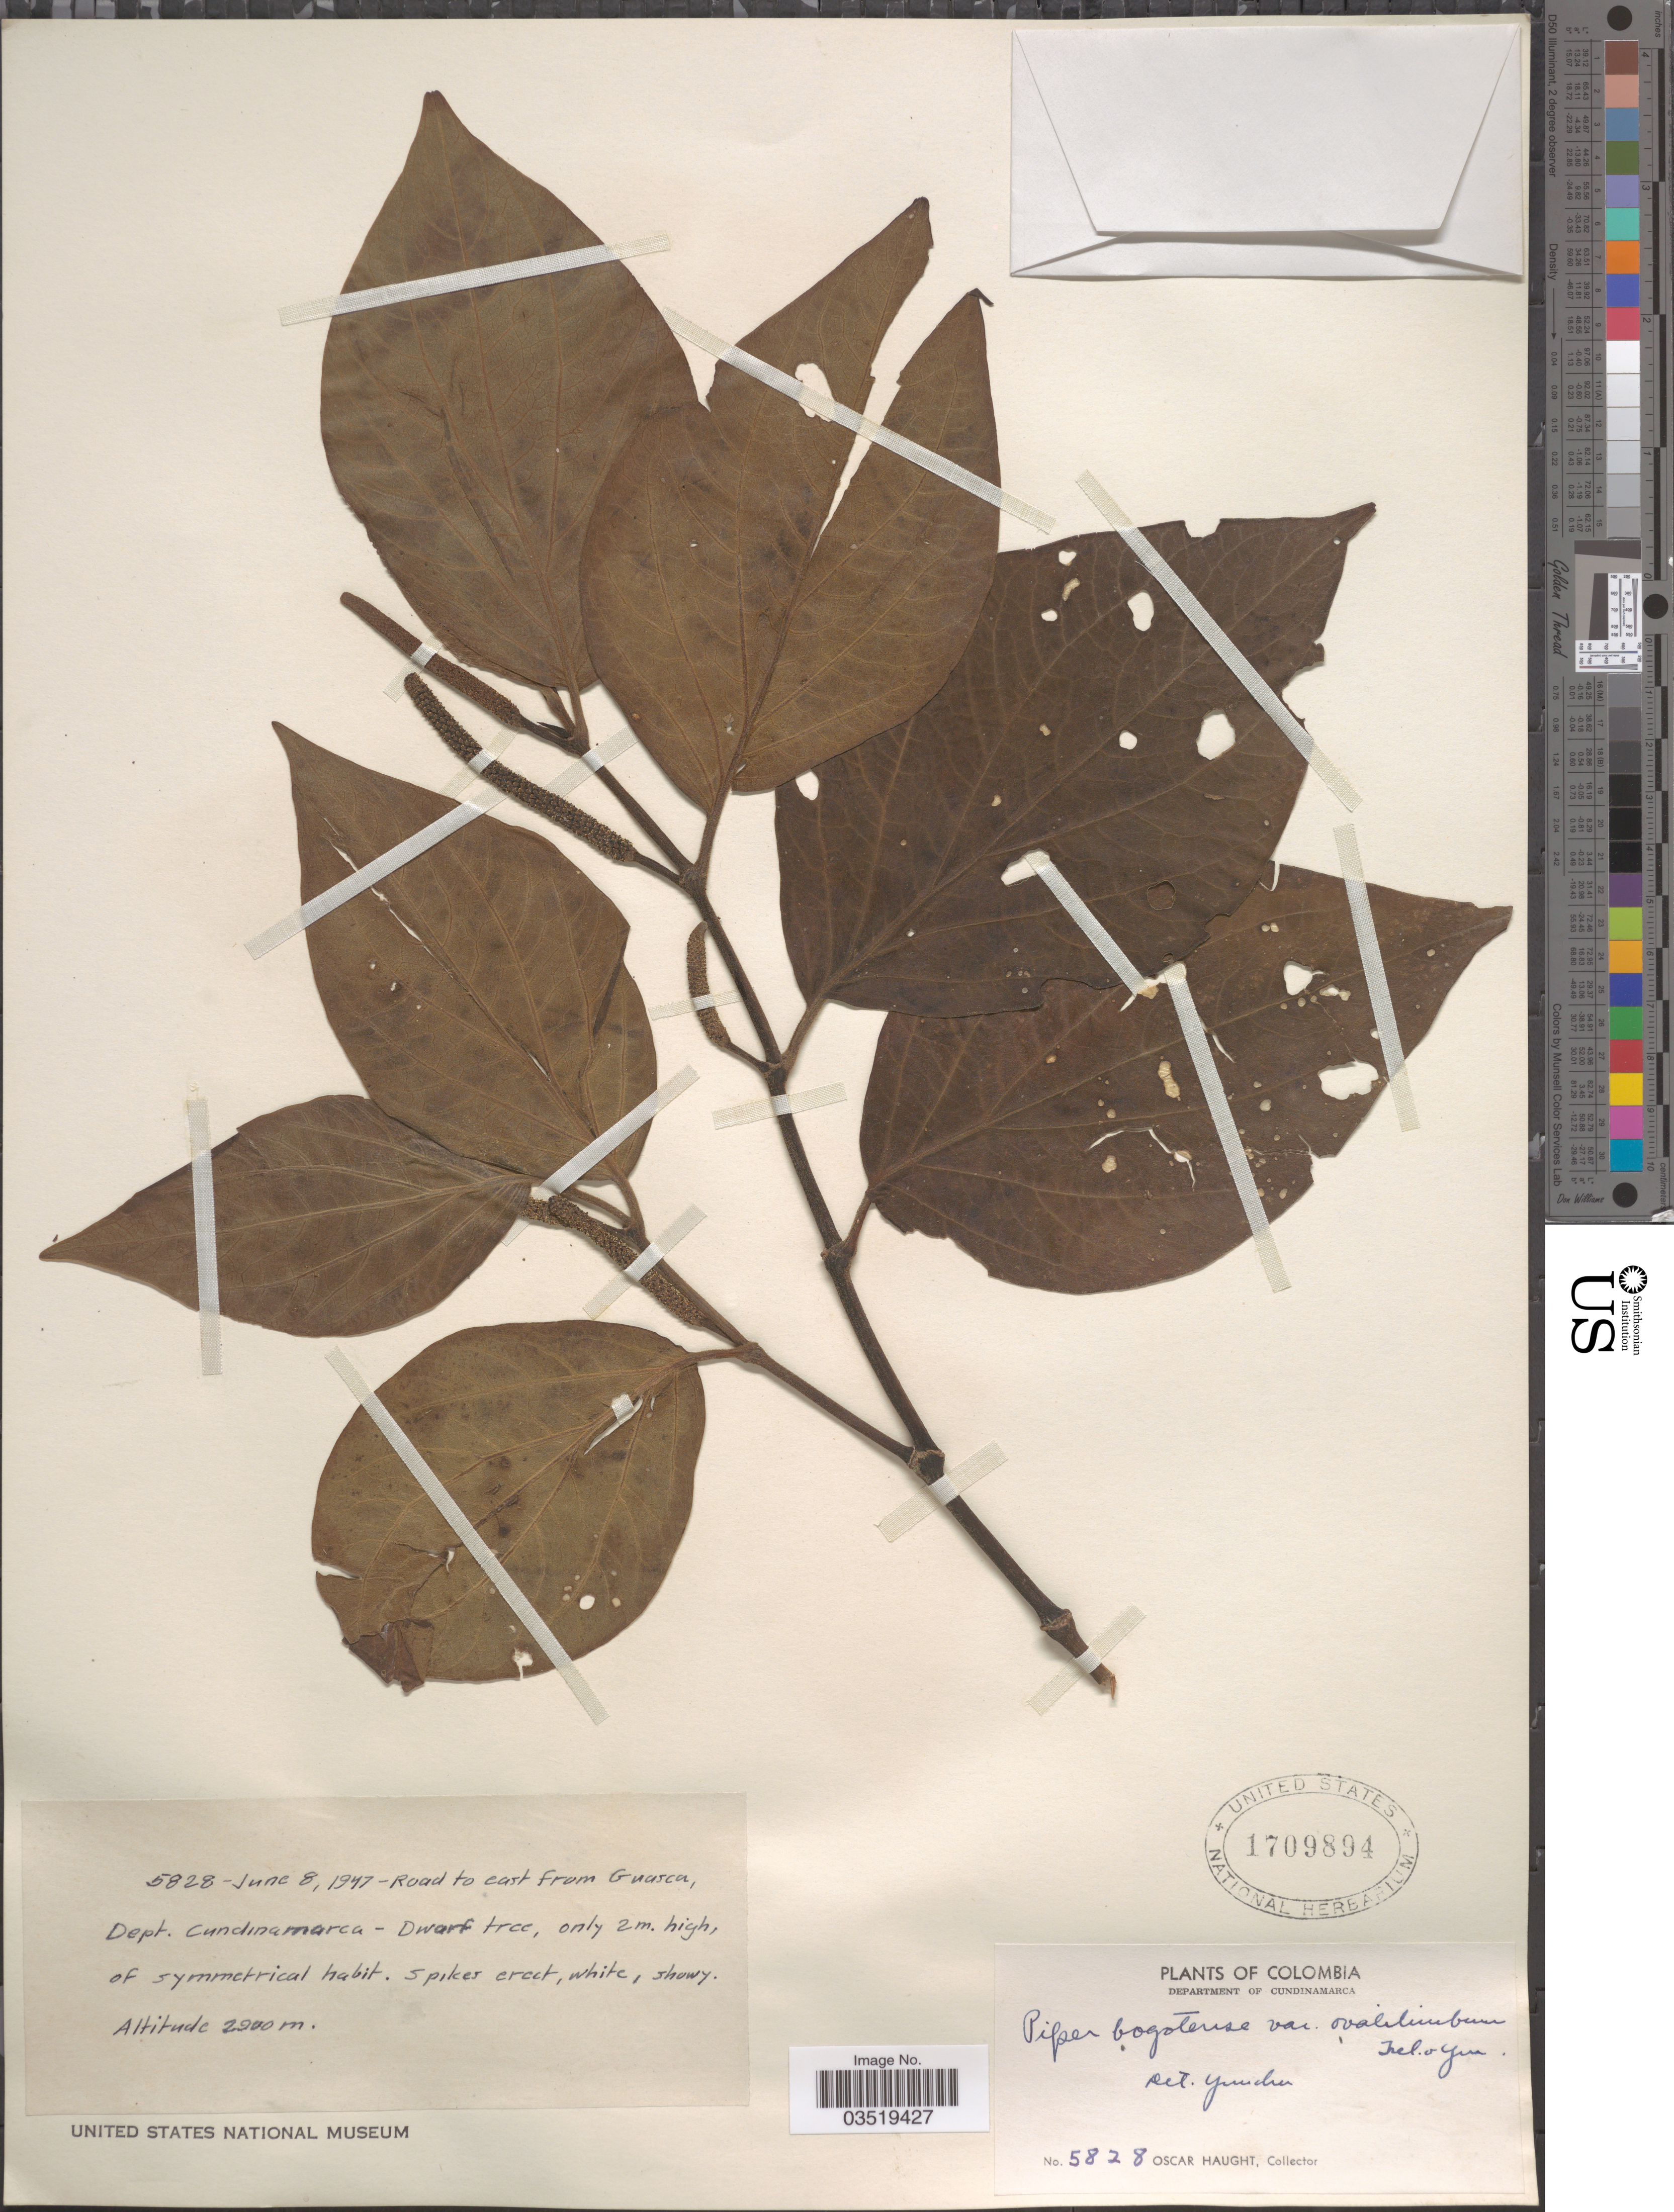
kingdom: Plantae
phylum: Tracheophyta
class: Magnoliopsida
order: Piperales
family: Piperaceae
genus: Piper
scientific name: Piper bogotense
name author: C. DC.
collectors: O. L. Haught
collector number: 5828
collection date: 1947-06-08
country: Colombia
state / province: Cundinamarca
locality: Road to east from Guasca, Department of Cundinamarca.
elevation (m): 2900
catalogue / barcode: US 1709894